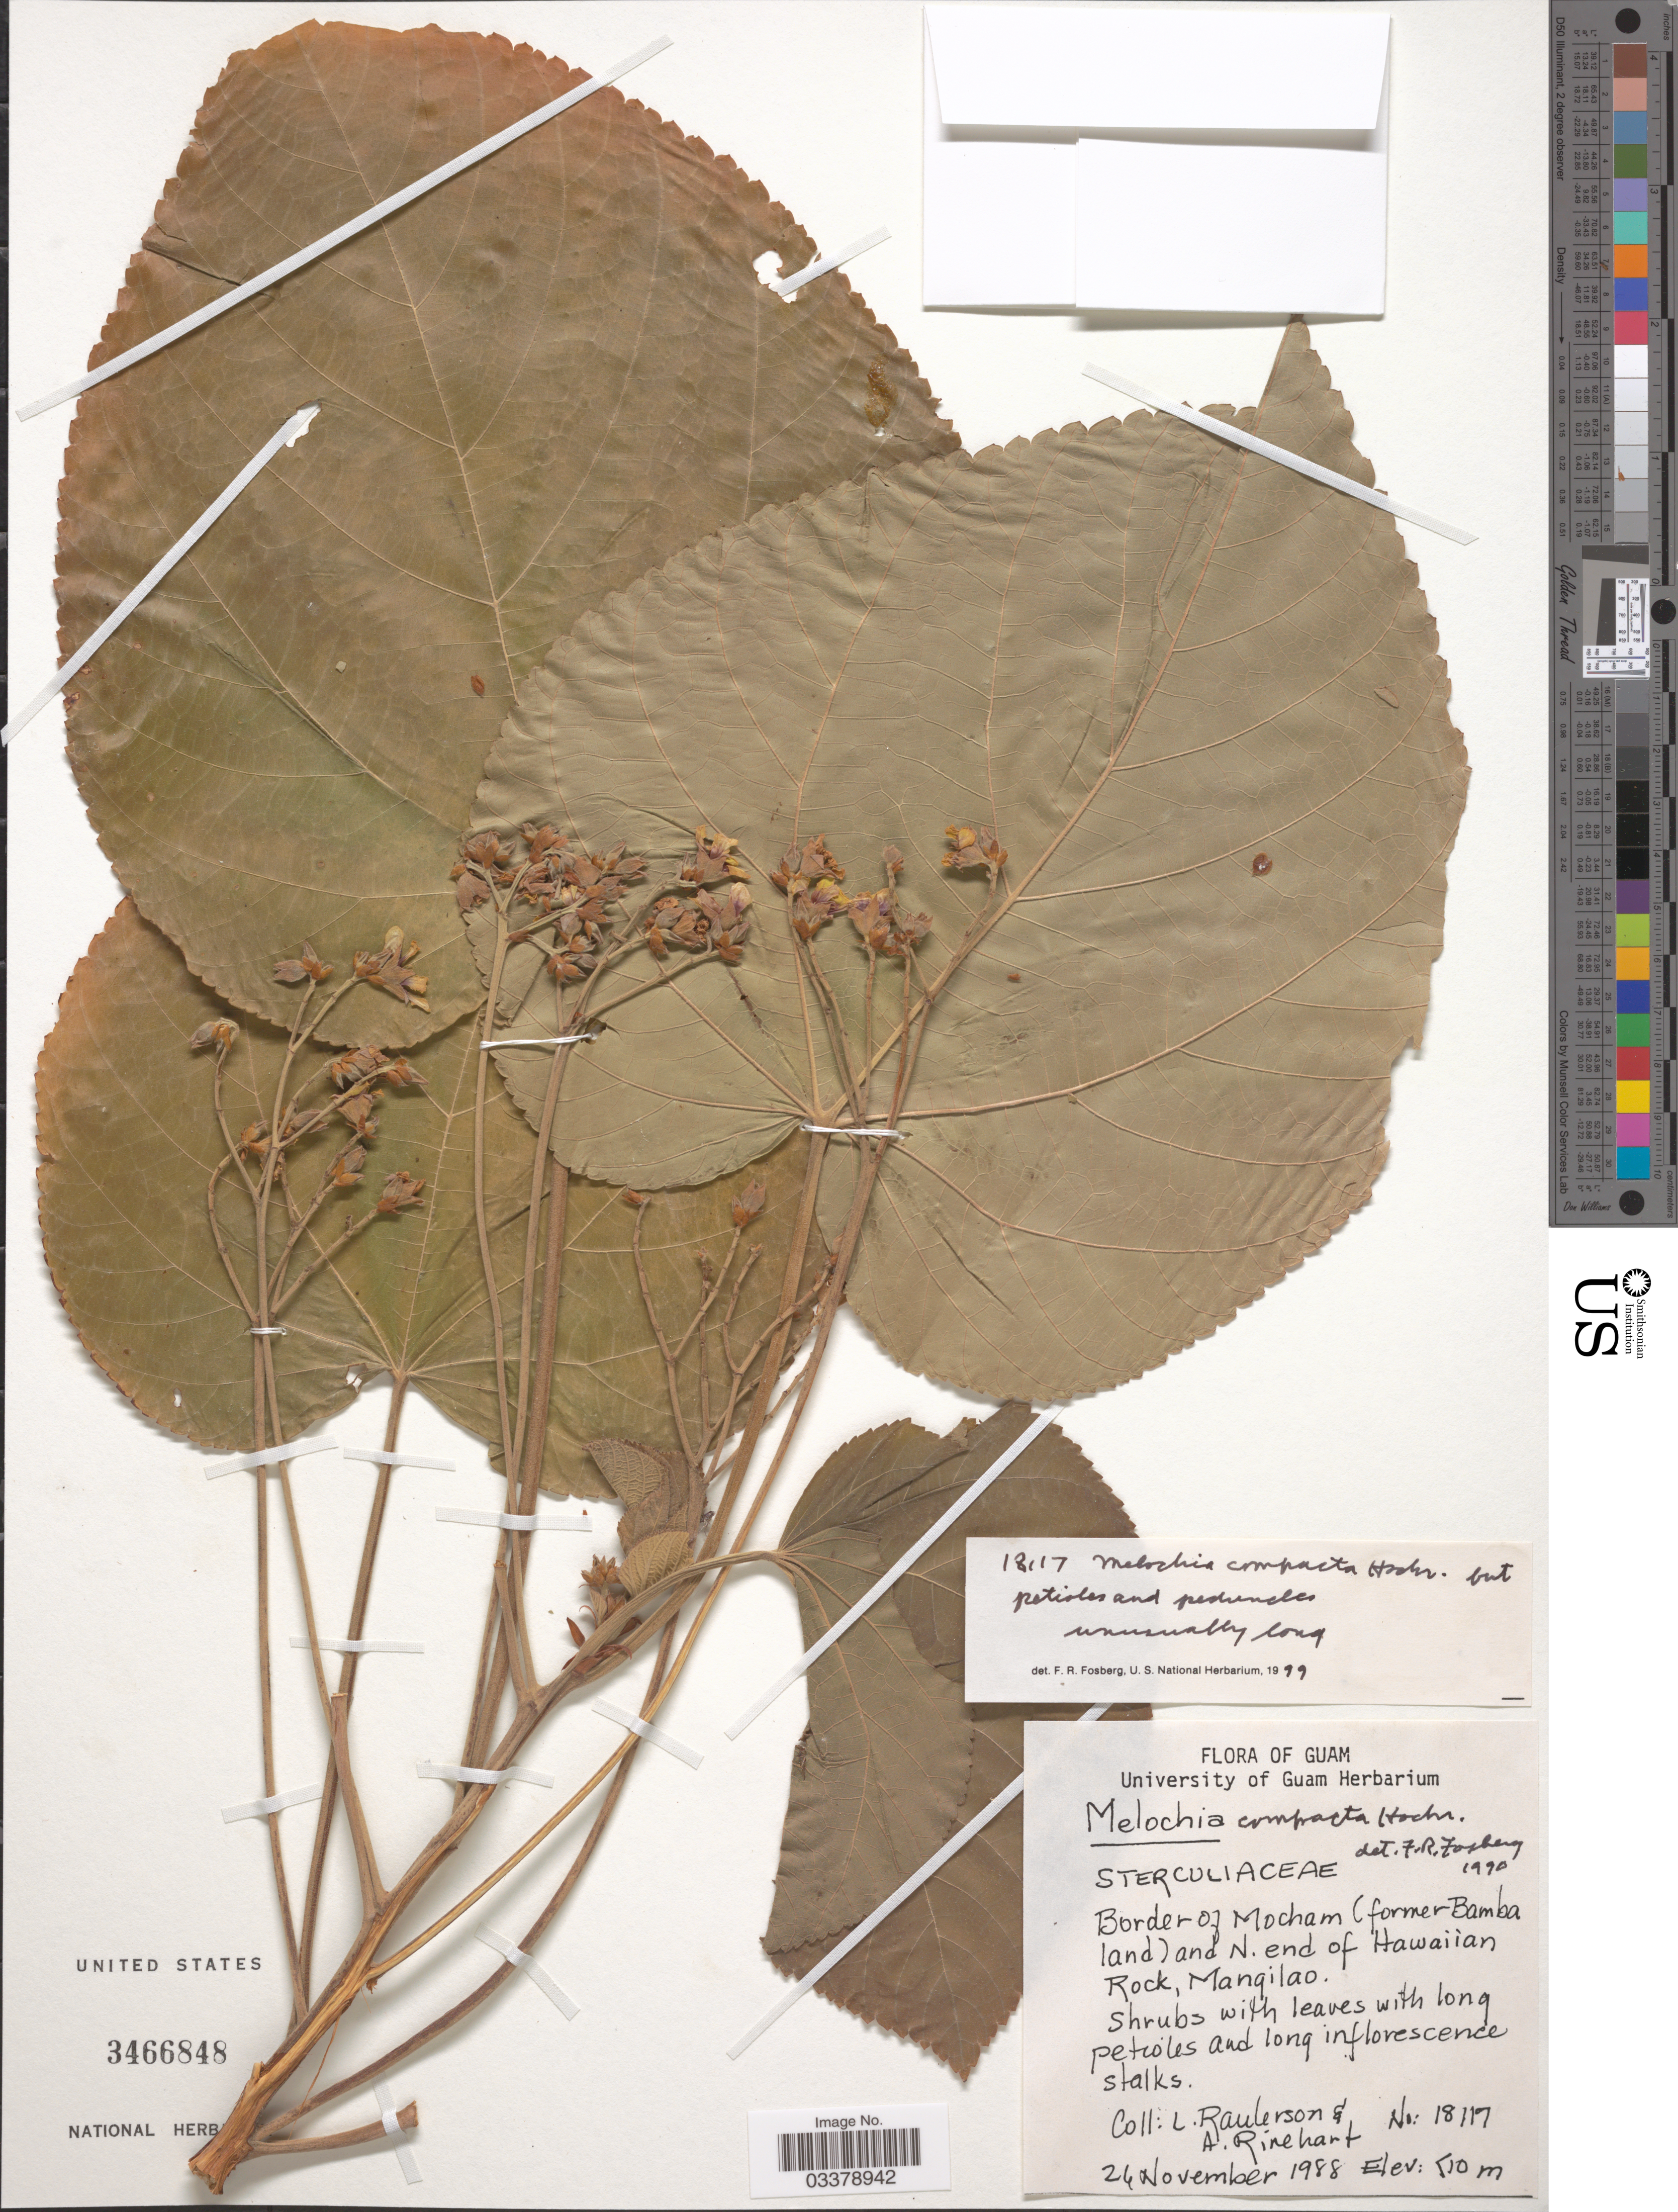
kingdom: Plantae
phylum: Tracheophyta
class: Magnoliopsida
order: Malvales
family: Malvaceae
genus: Melochia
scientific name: Melochia compacta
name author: Hochr.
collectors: L. Raulerson & A. Rinehart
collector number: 18117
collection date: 1988-11-24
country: Guam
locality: Border of Mocham (former Bamba land) and N. end of Hawaiian Rock, Mangilao.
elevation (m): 10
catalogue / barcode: US 3466848